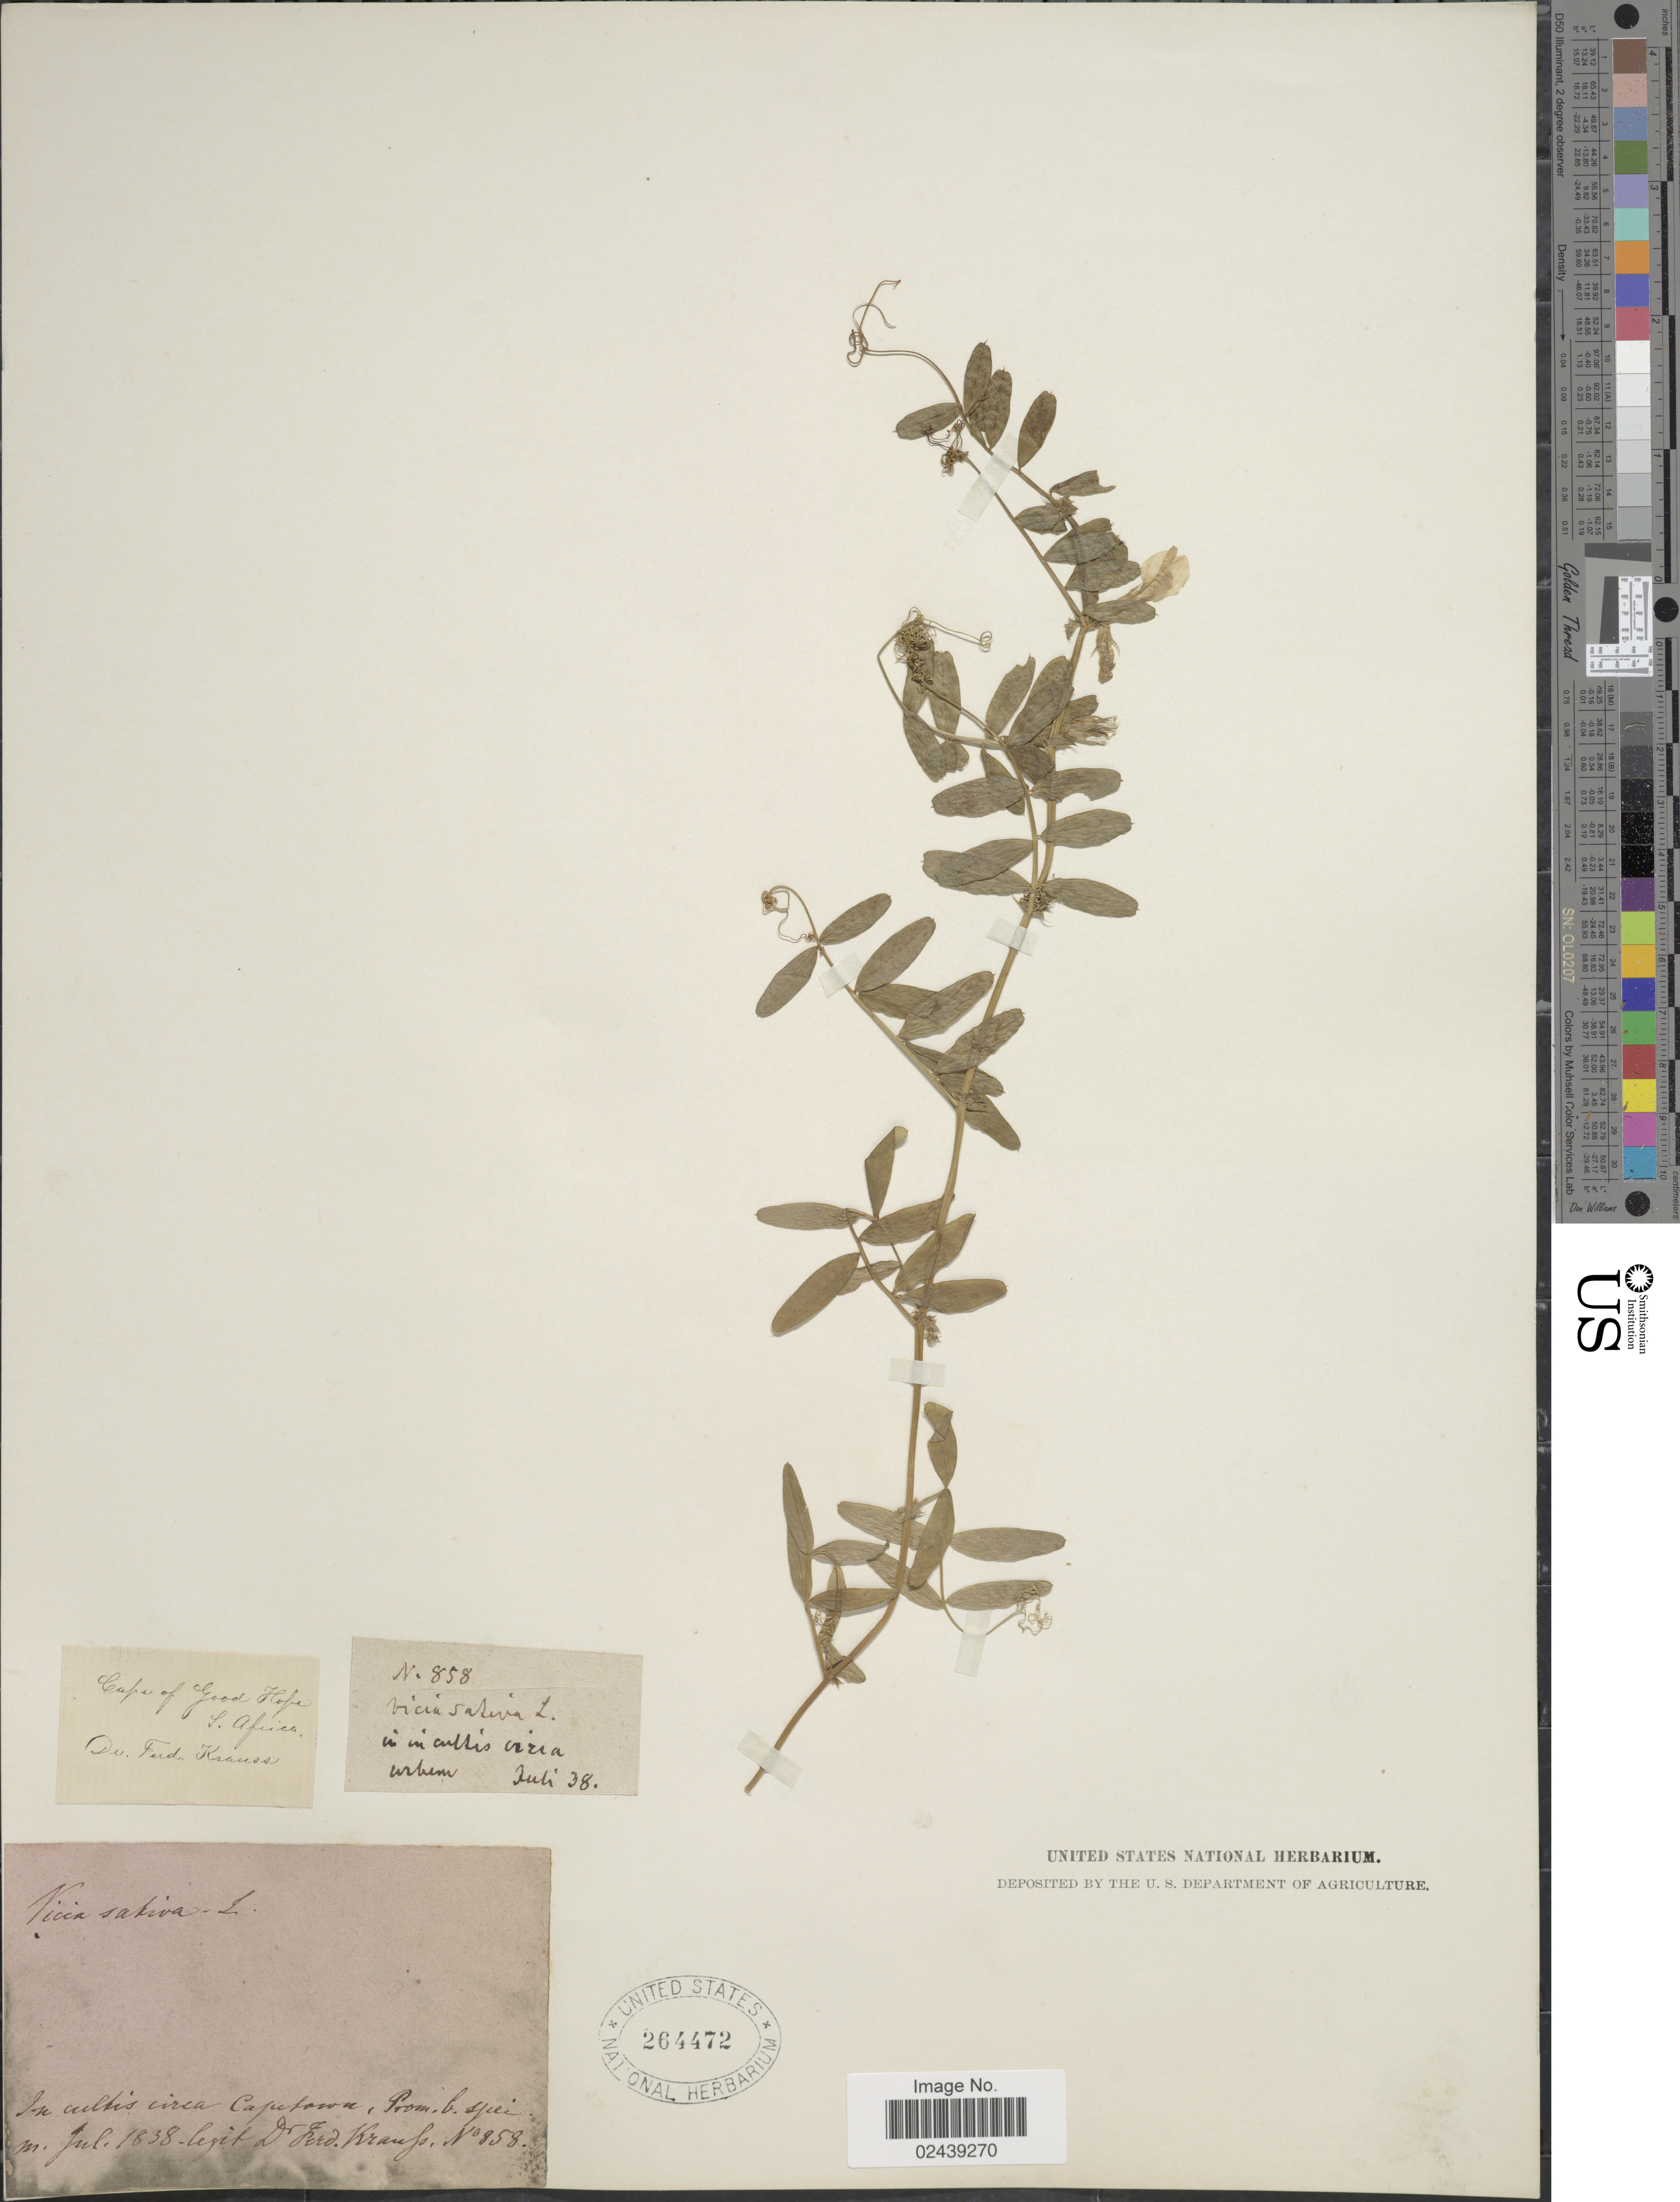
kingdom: Plantae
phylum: Tracheophyta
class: Magnoliopsida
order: Fabales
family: Fabaceae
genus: Vicia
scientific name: Vicia sativa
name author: L.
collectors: F. Krauss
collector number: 858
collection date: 1838-07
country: South Africa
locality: Cape of the Good Hope. In cultis circa Capetown, Prom b. spei.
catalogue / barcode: US 264472